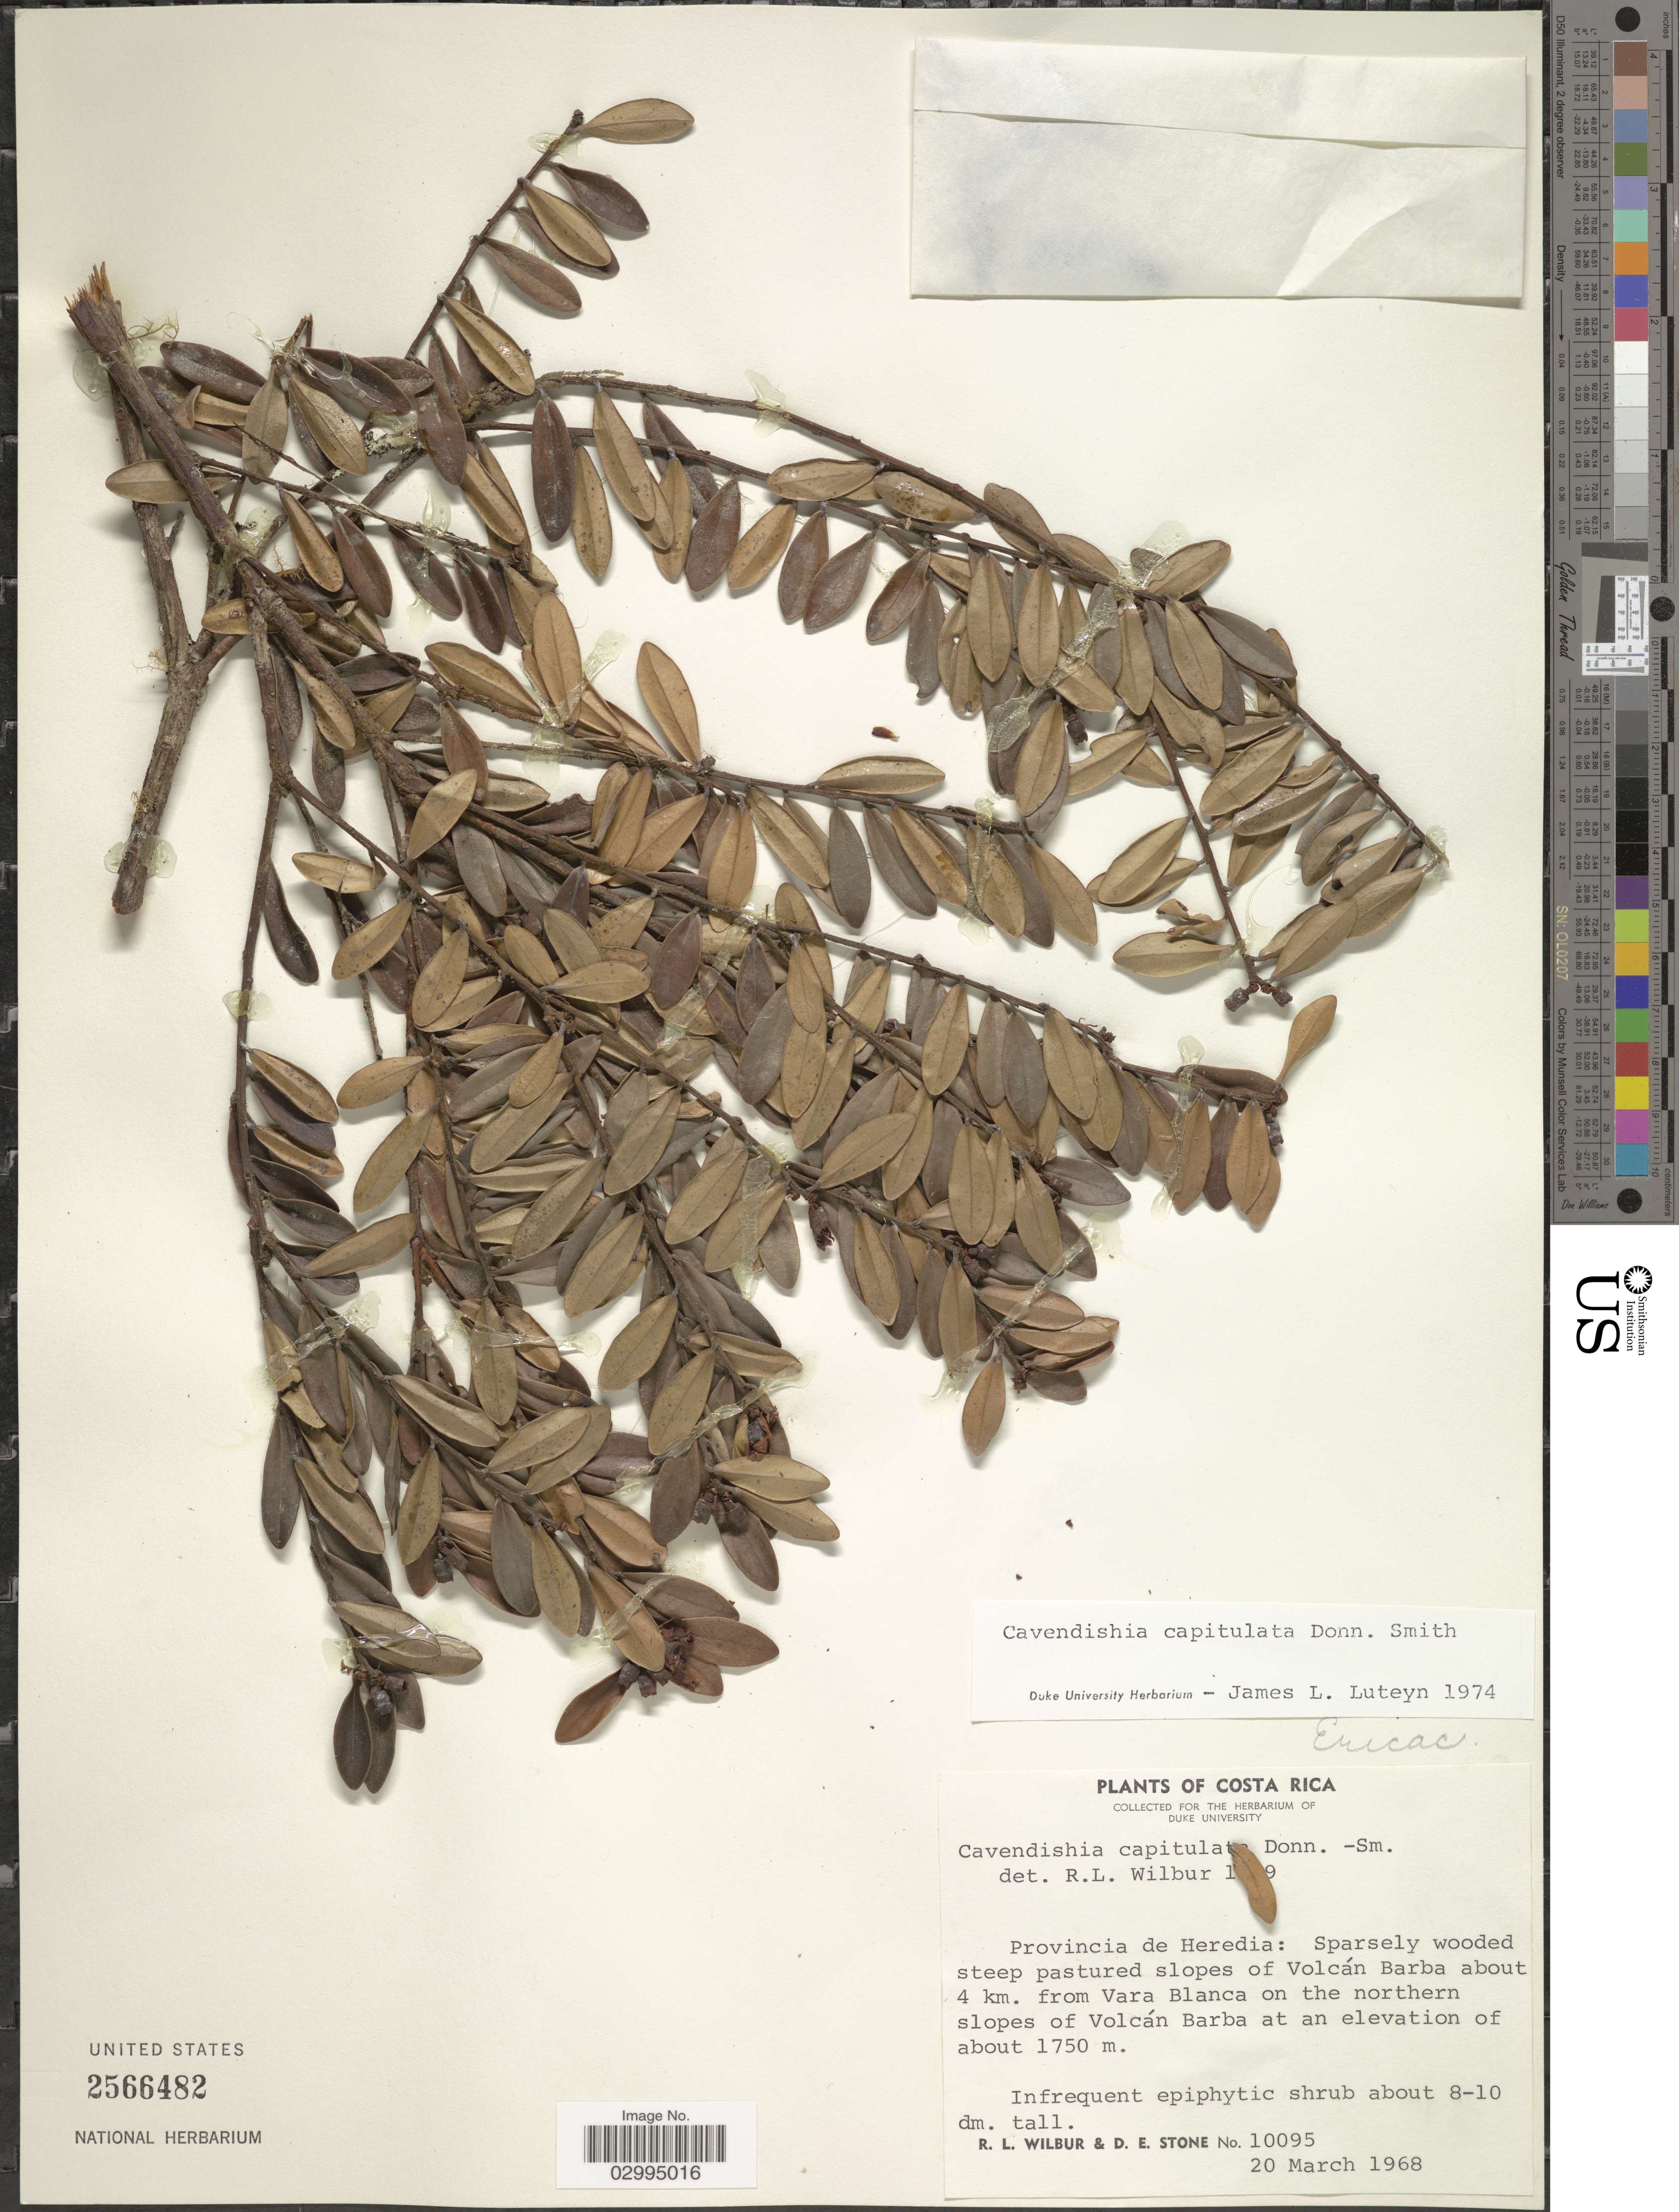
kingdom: Plantae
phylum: Tracheophyta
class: Magnoliopsida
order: Ericales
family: Ericaceae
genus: Cavendishia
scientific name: Cavendishia capitulata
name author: Donn. Sm.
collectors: R. L. Wilbur & D. E. Stone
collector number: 10095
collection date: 1968-03-20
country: Costa Rica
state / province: Heredia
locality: Provincia de Heredia: Sparsely wooded steep pastured slopes of Volcán Barba about 4 km. from Vara Blanca on the northern slopes of Volcán Barba.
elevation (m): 1750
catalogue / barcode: US 2566482